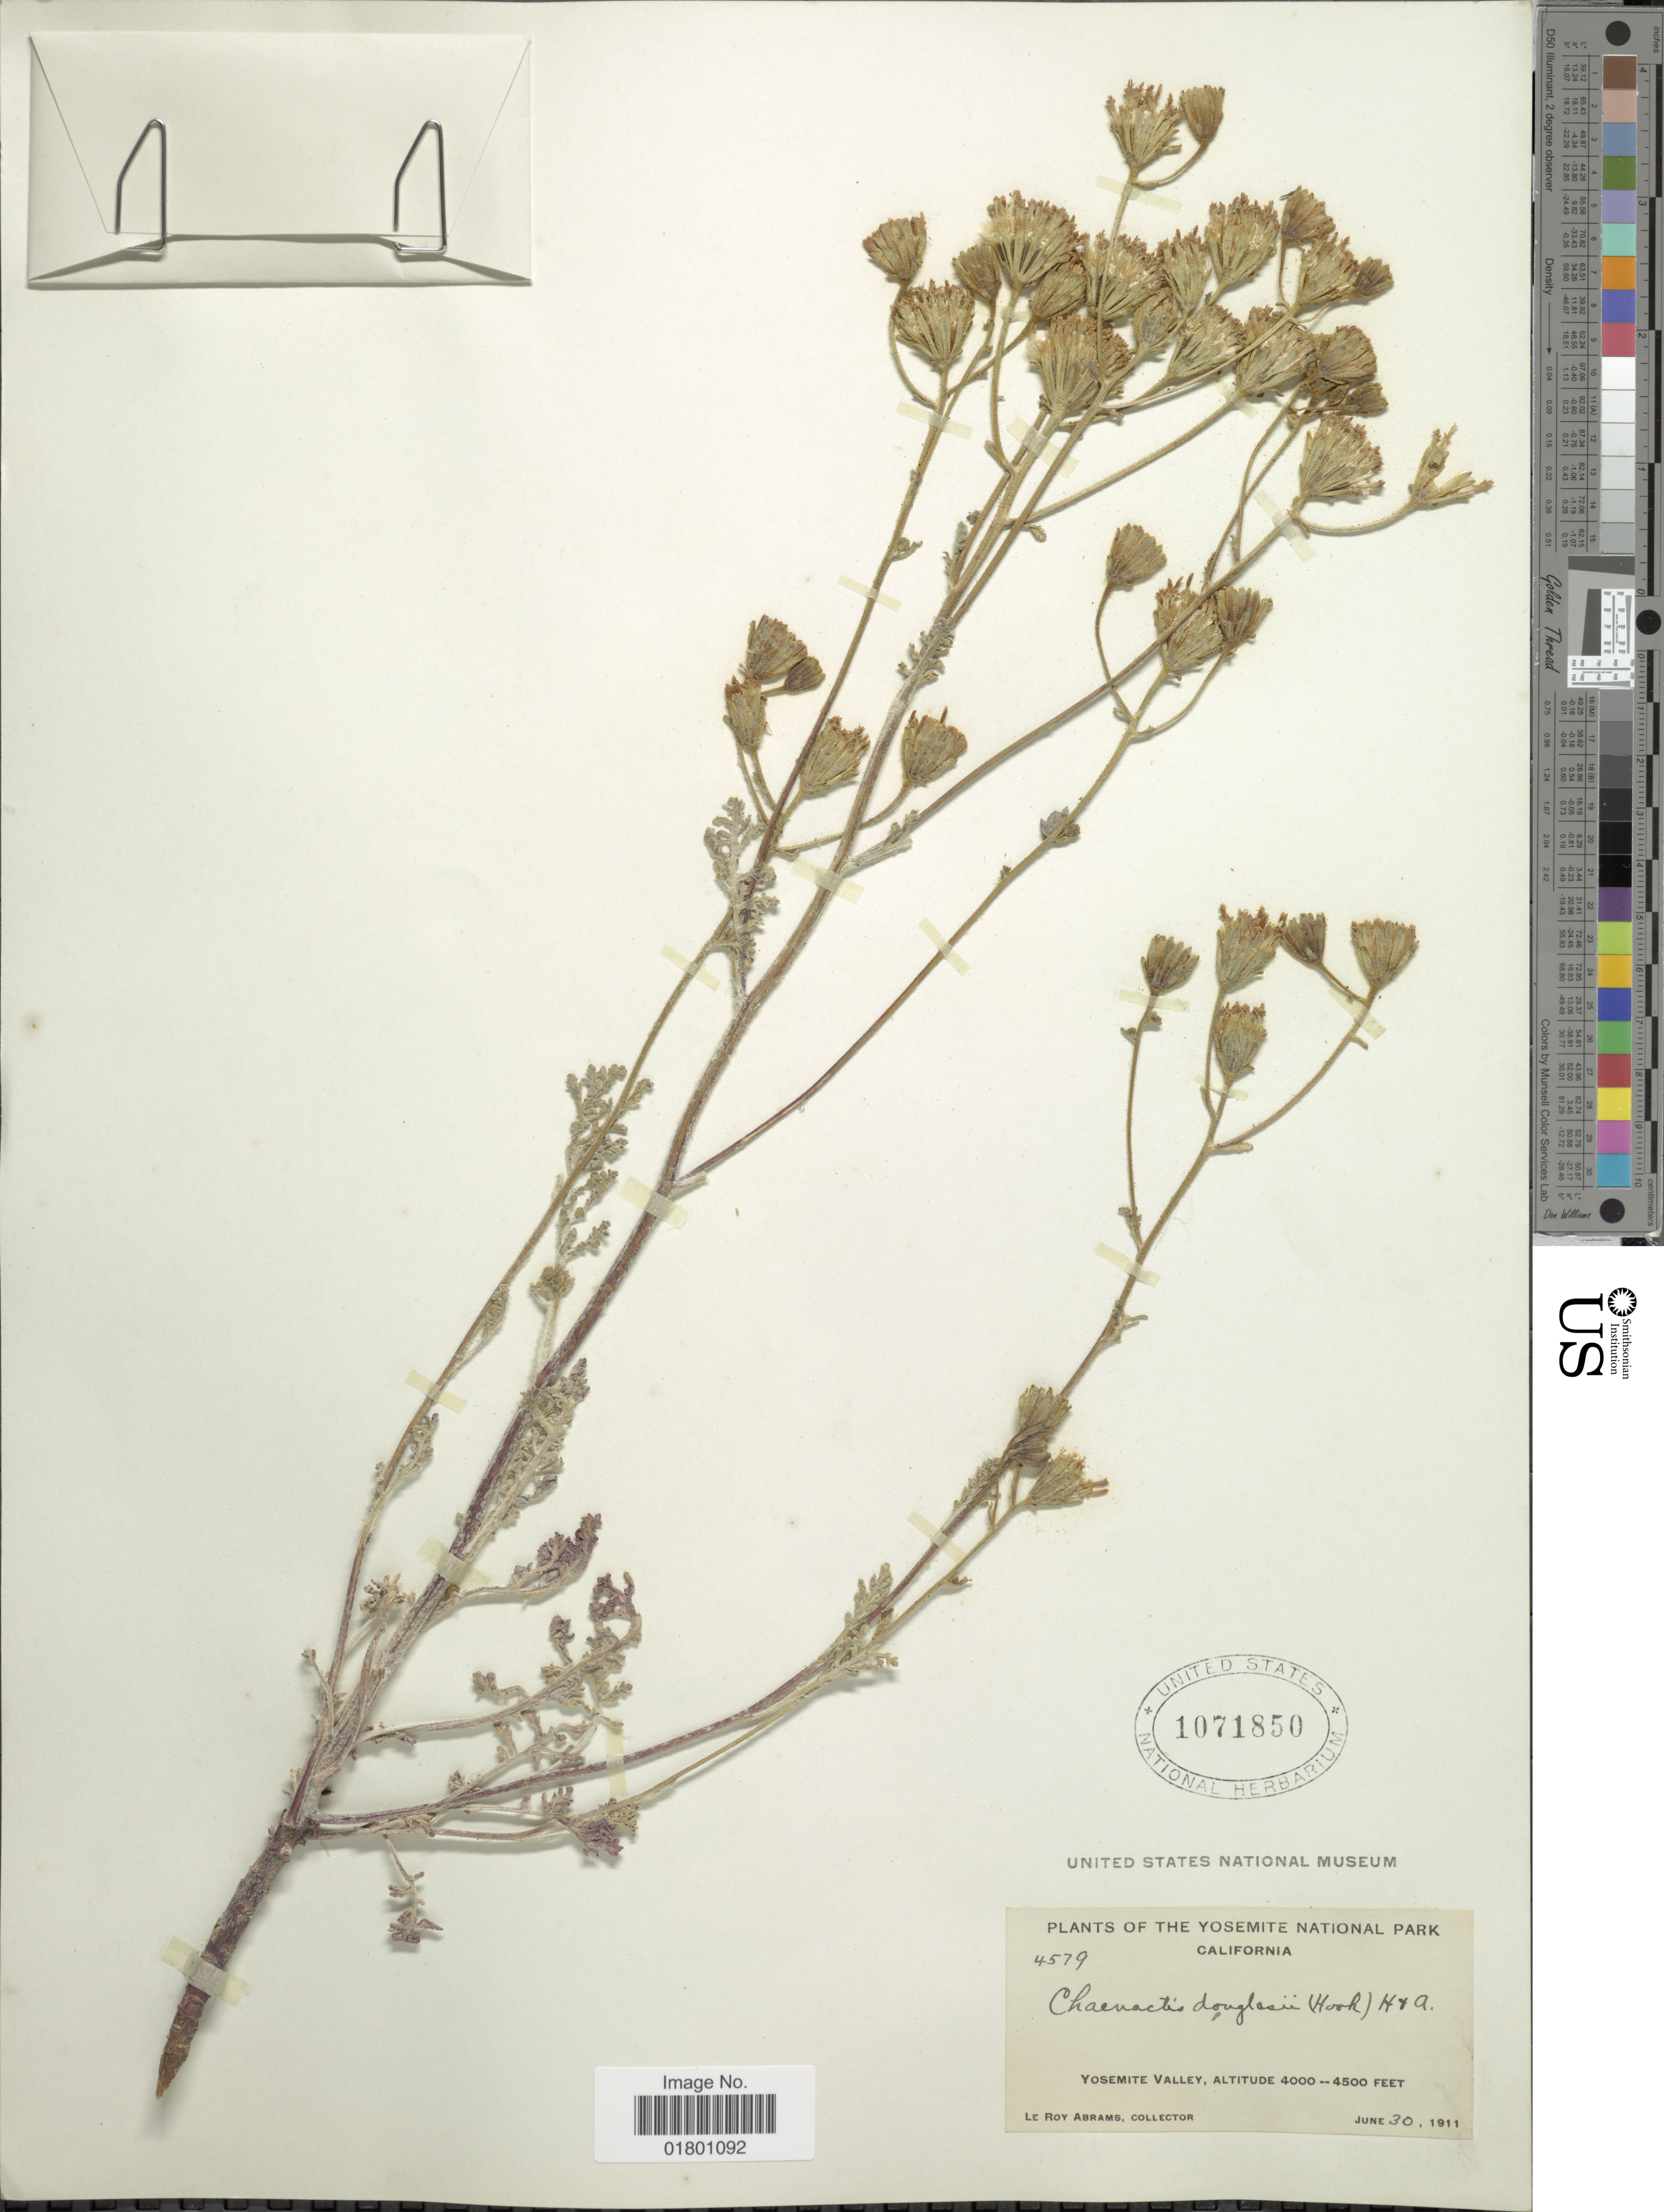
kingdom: Plantae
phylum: Tracheophyta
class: Magnoliopsida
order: Asterales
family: Asteraceae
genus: Chaenactis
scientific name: Chaenactis douglasii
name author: Hook. & Arn.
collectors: L. Abrams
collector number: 4579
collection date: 1911-06-30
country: United States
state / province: California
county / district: Mariposa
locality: Yosemite National Park, Yosemite Valley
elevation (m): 1219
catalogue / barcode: US 1071850